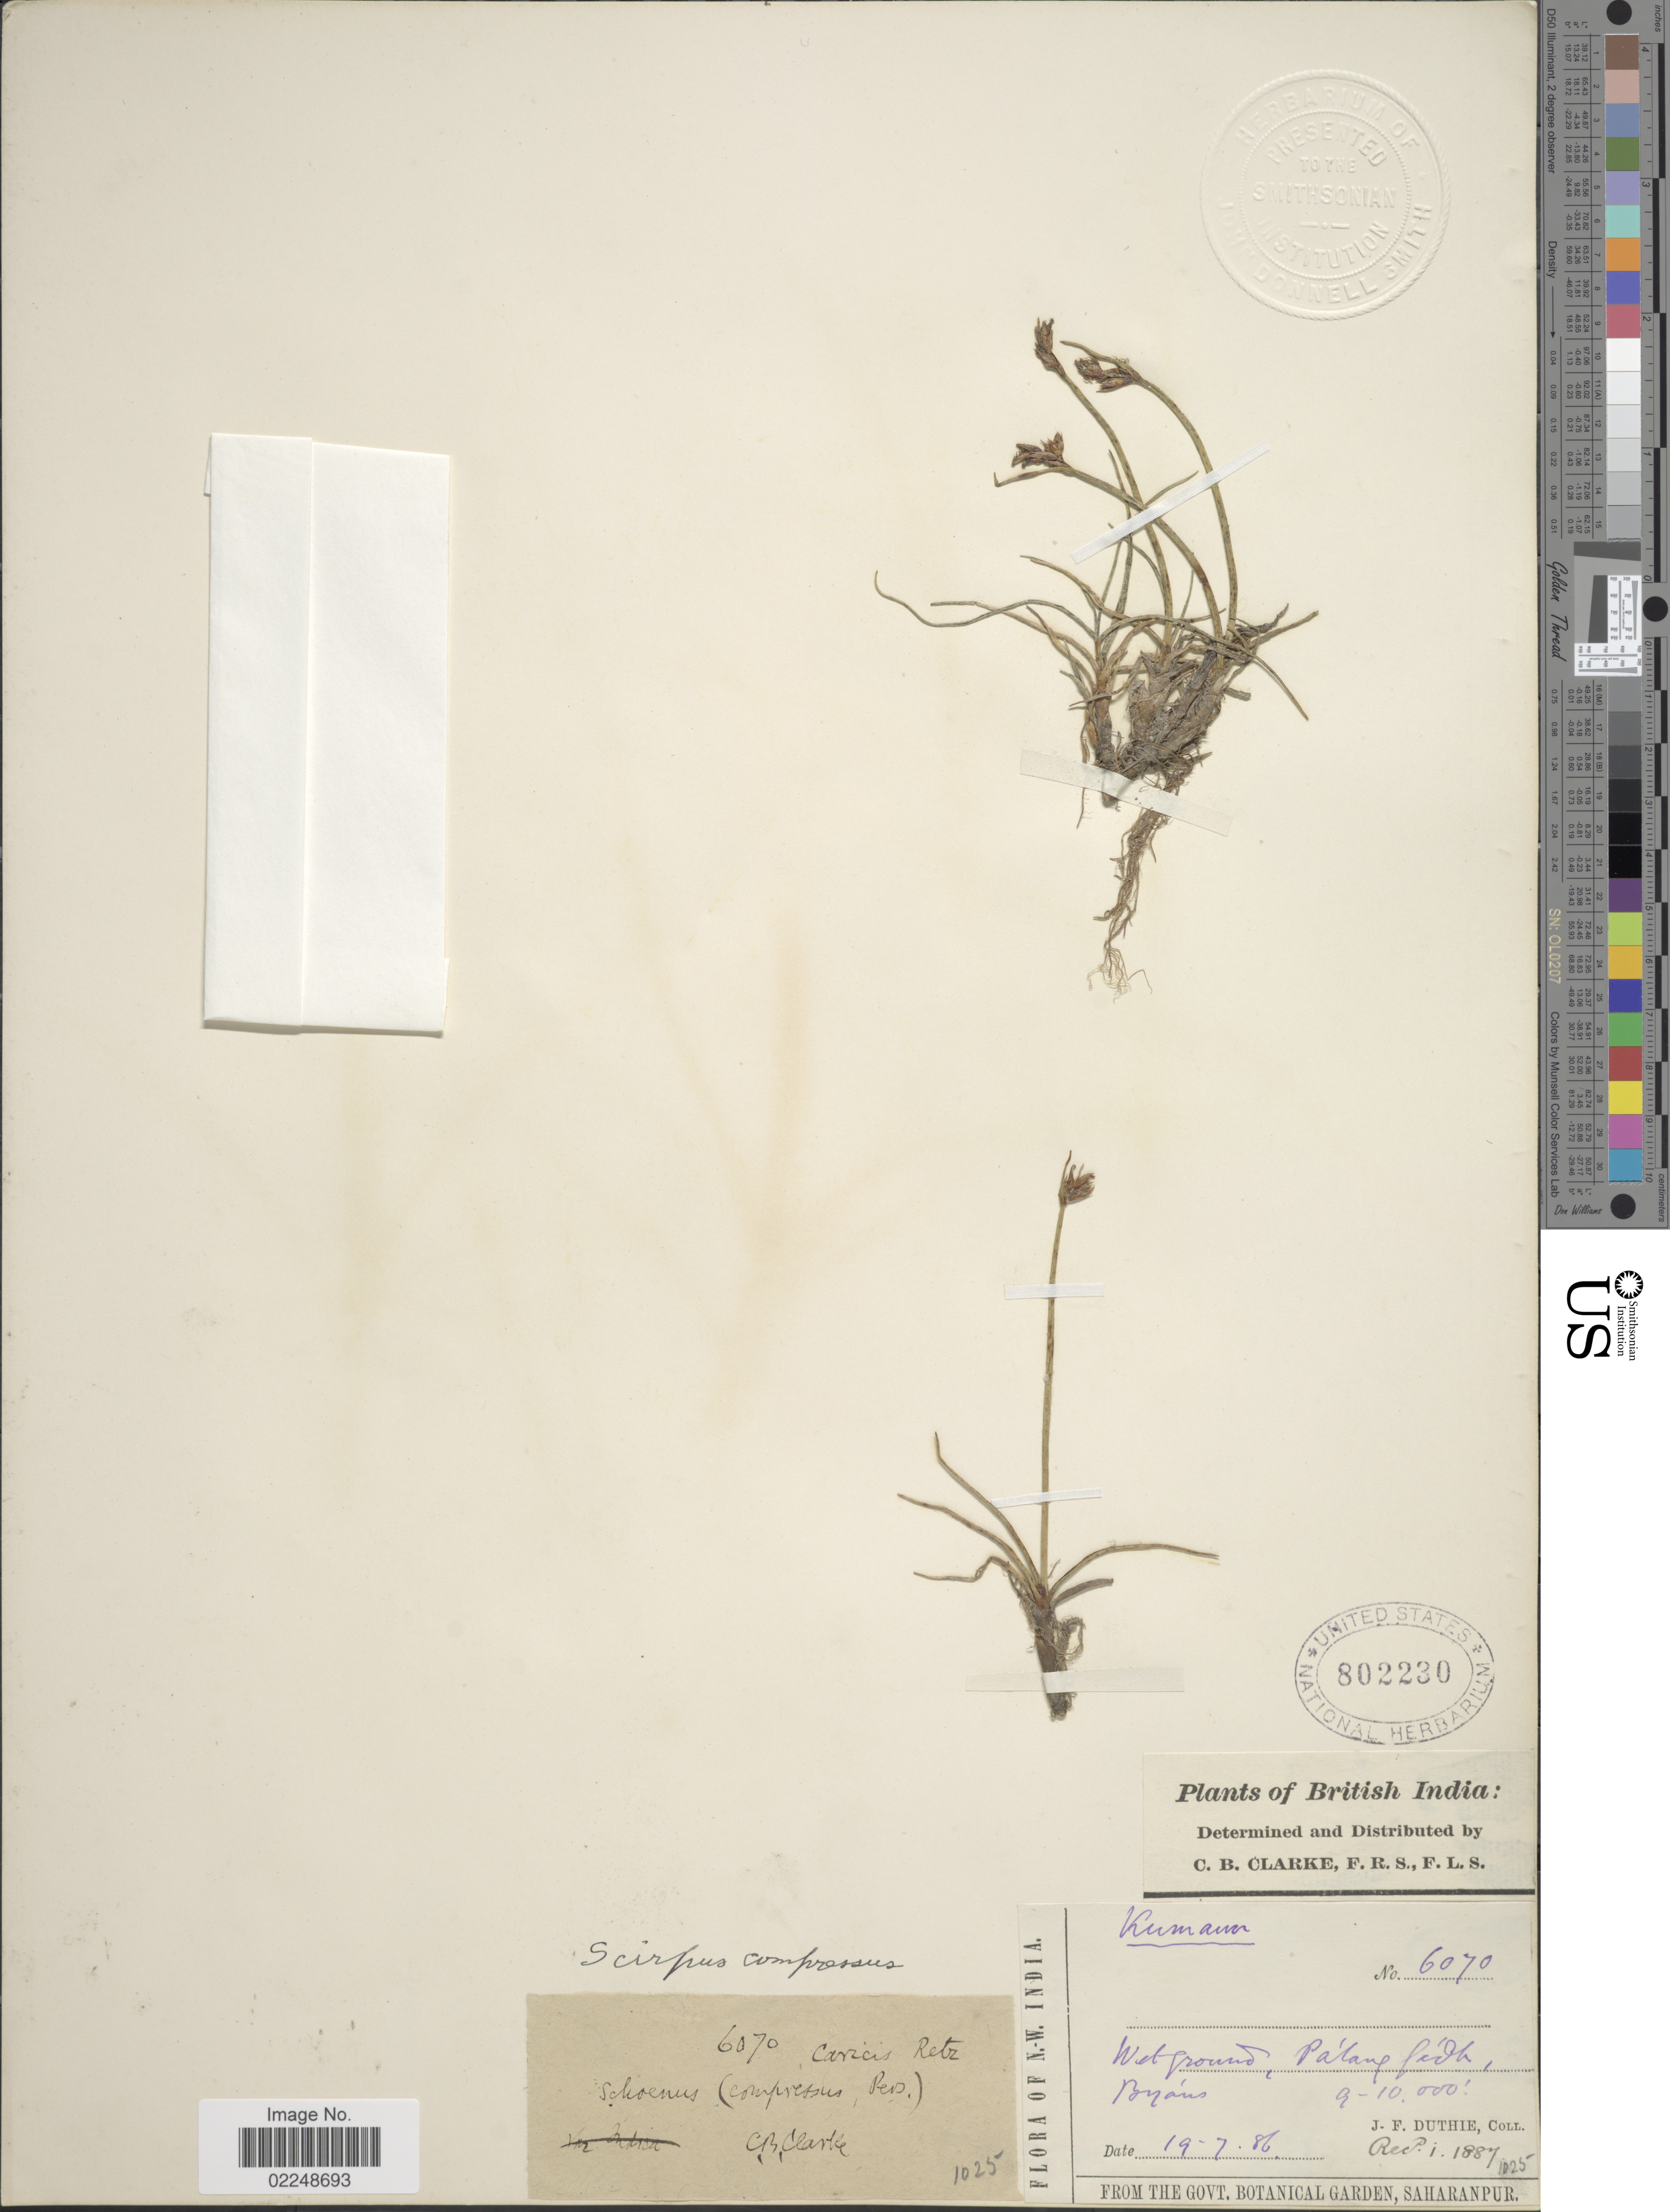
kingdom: Plantae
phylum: Tracheophyta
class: Liliopsida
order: Poales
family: Cyperaceae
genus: Blysmus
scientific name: Blysmus compressus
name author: (L.) Panzer ex Link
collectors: J. F. Duthie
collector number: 6070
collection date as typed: Transcribed d/m/y: 19/7/86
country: India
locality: British India, Palang fidh, Byans [interpreted]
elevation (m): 2743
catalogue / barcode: US 802230